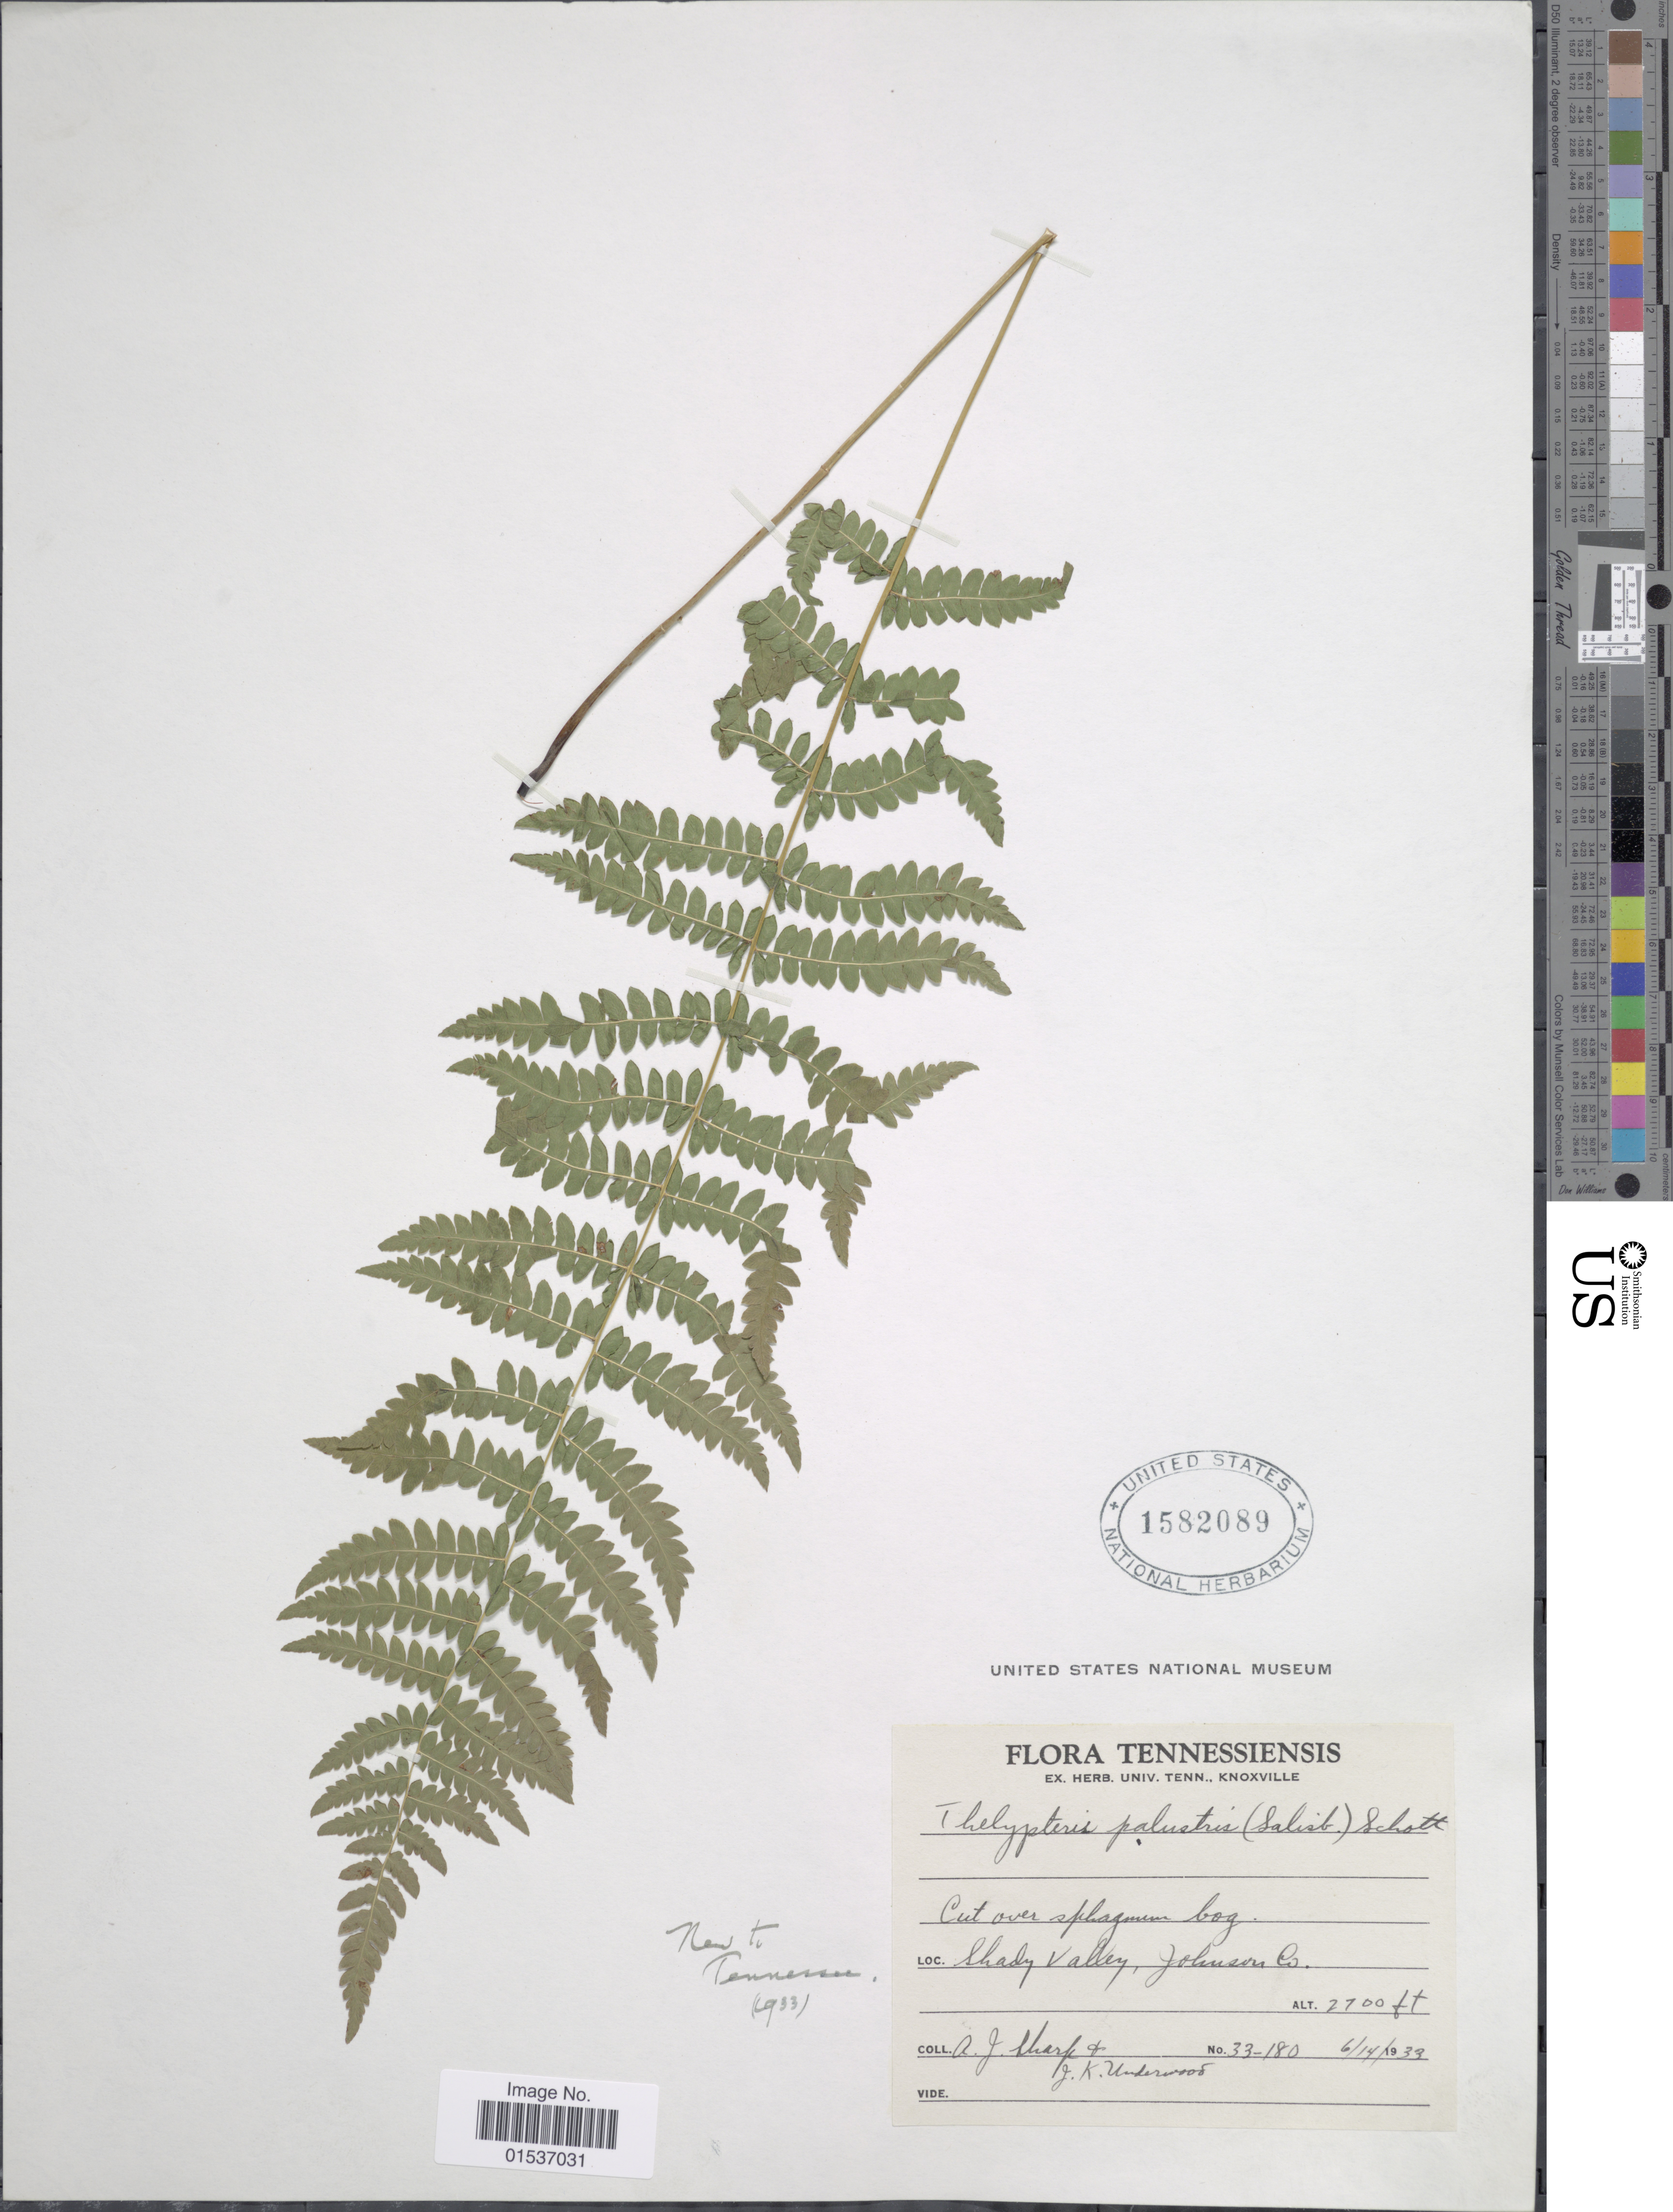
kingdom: Plantae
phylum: Tracheophyta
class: Polypodiopsida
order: Polypodiales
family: Thelypteridaceae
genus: Thelypteris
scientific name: Thelypteris palustris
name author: (Salisb.) Schott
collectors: A. J. Sharp & J. K. Underwood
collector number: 33-180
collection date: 1933-06-14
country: United States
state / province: Tennessee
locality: Tennessiensis, Shady Valley, Johnson Co.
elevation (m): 823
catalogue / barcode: US 1582089